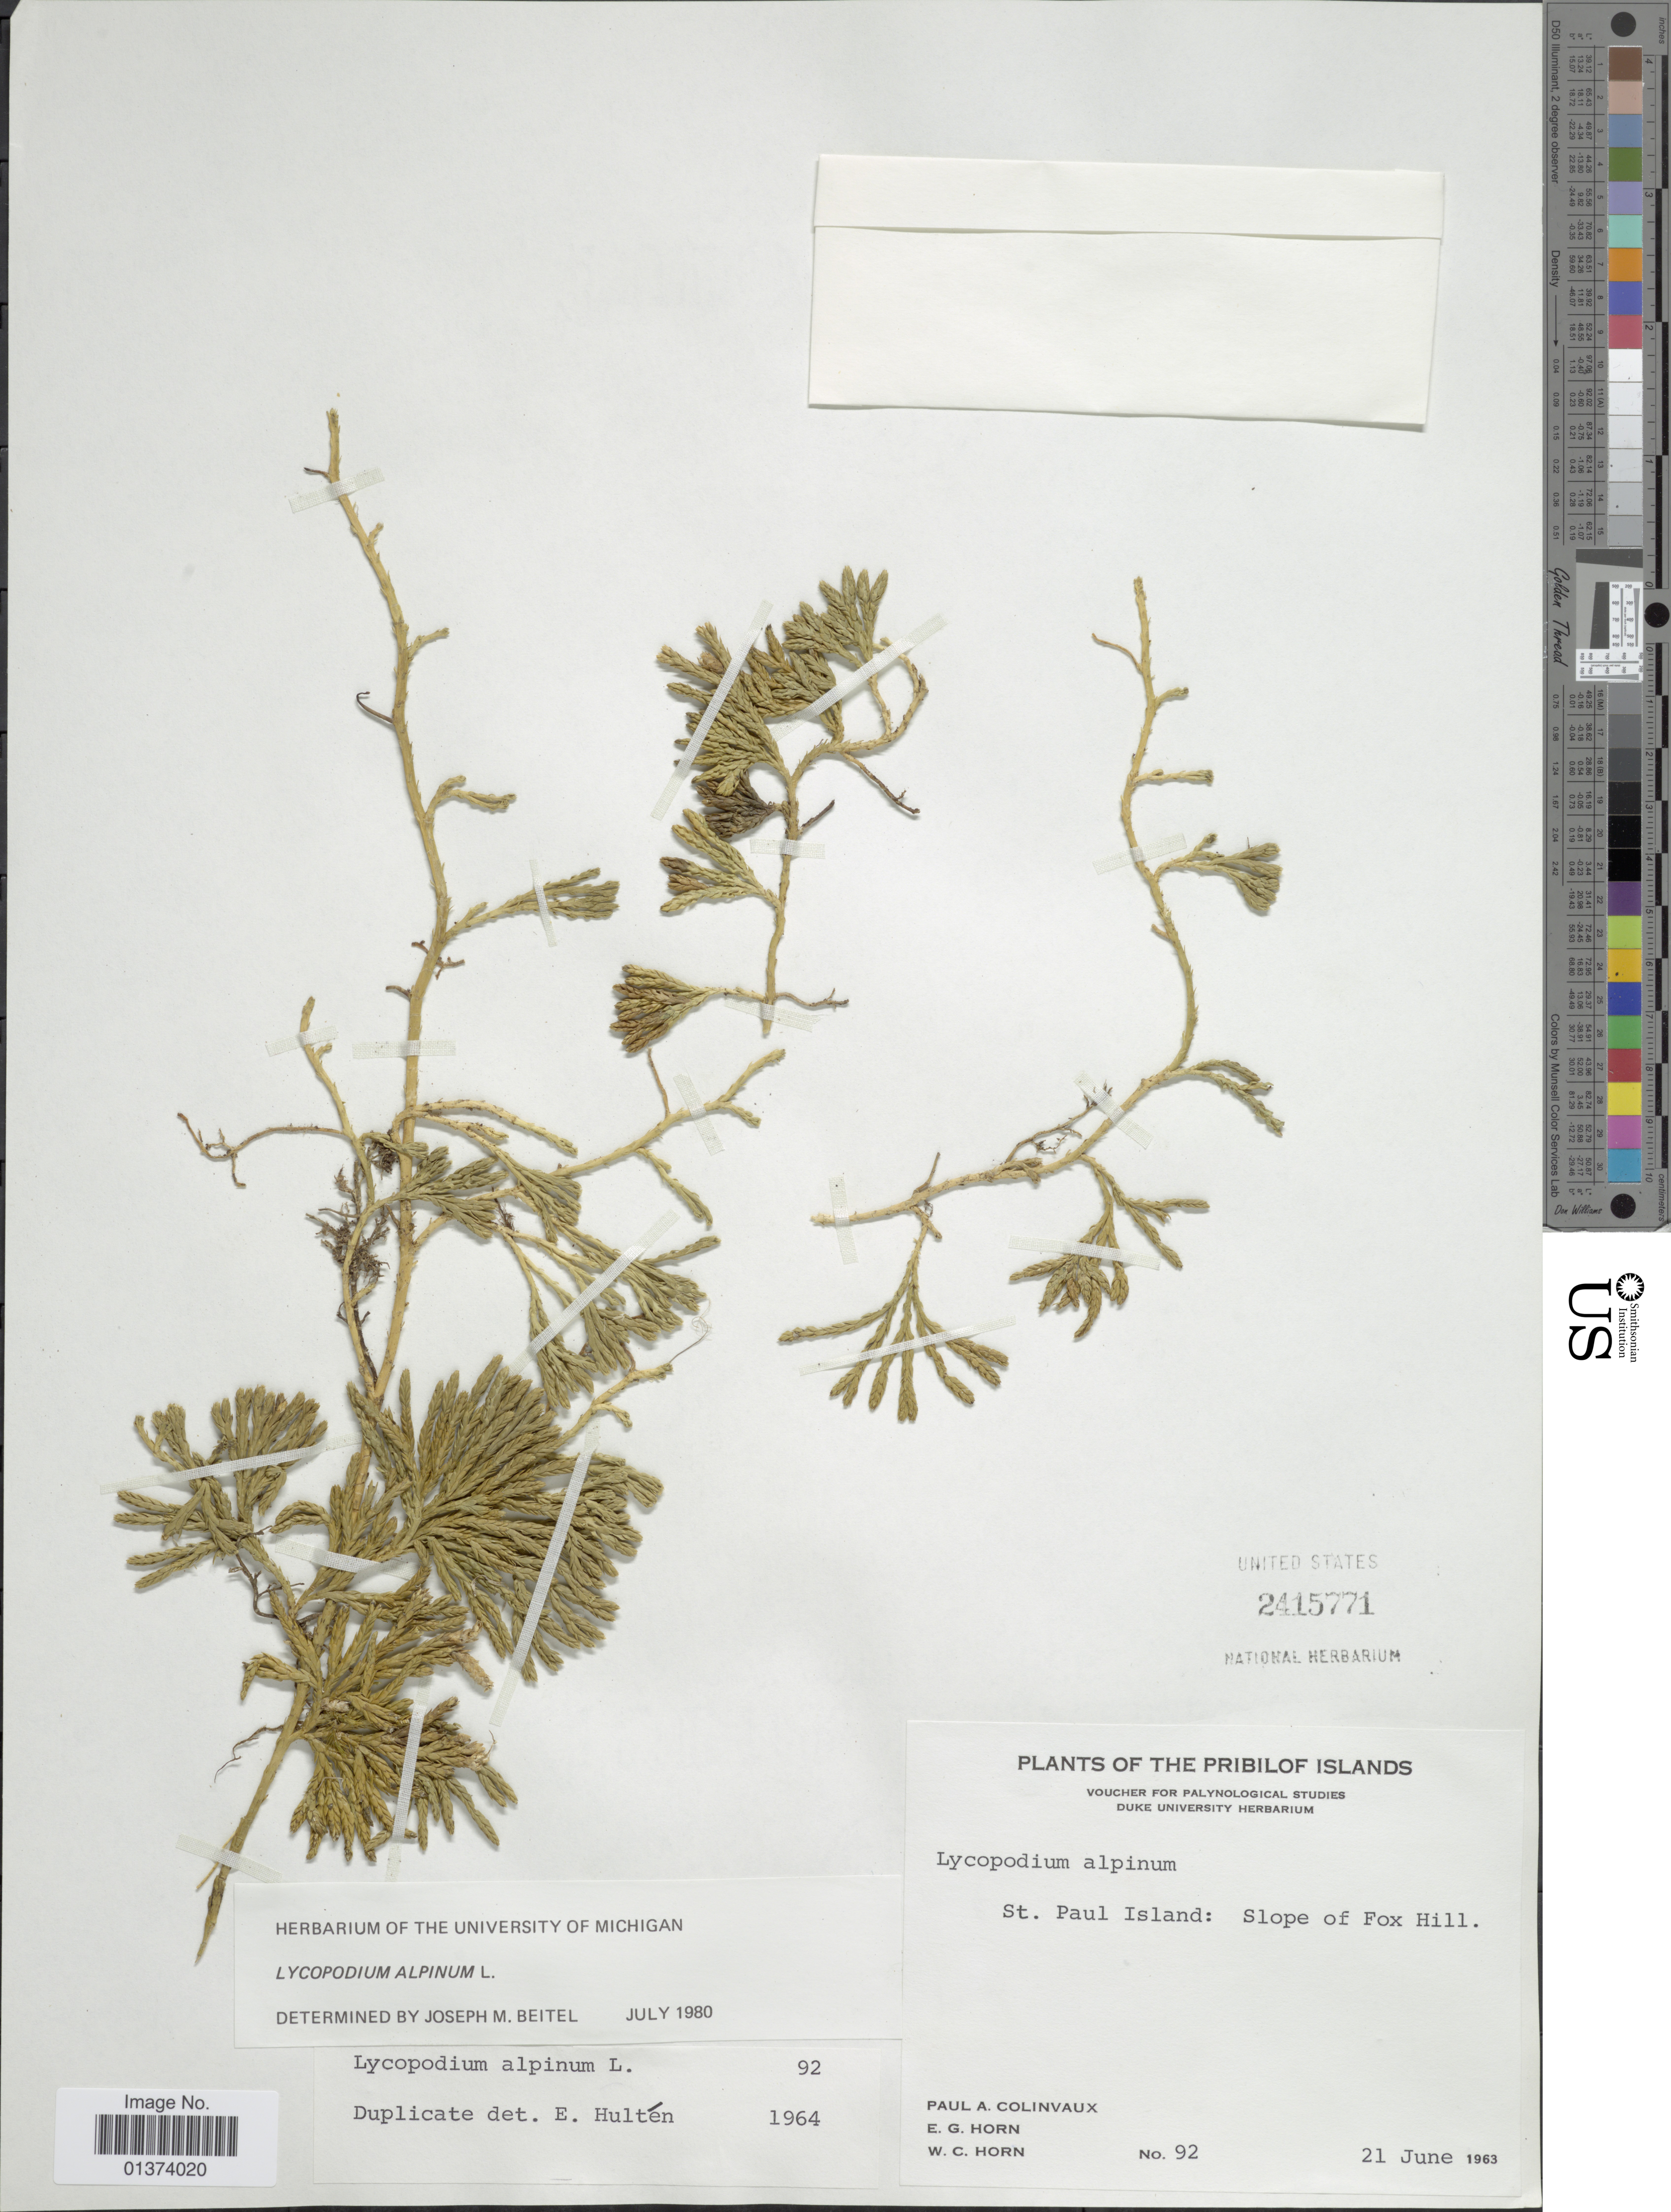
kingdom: Plantae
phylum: Tracheophyta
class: Lycopodiopsida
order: Lycopodiales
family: Lycopodiaceae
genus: Diphasiastrum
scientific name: Diphasiastrum alpinum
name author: (L.) Holub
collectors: P. Colinvaux, E. Horn & W. Horn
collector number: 92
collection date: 1963-06-21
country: United States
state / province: Alaska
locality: The Pribilof Islands, St. Paul Island: Slope of Fox Hill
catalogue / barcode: US 2415771